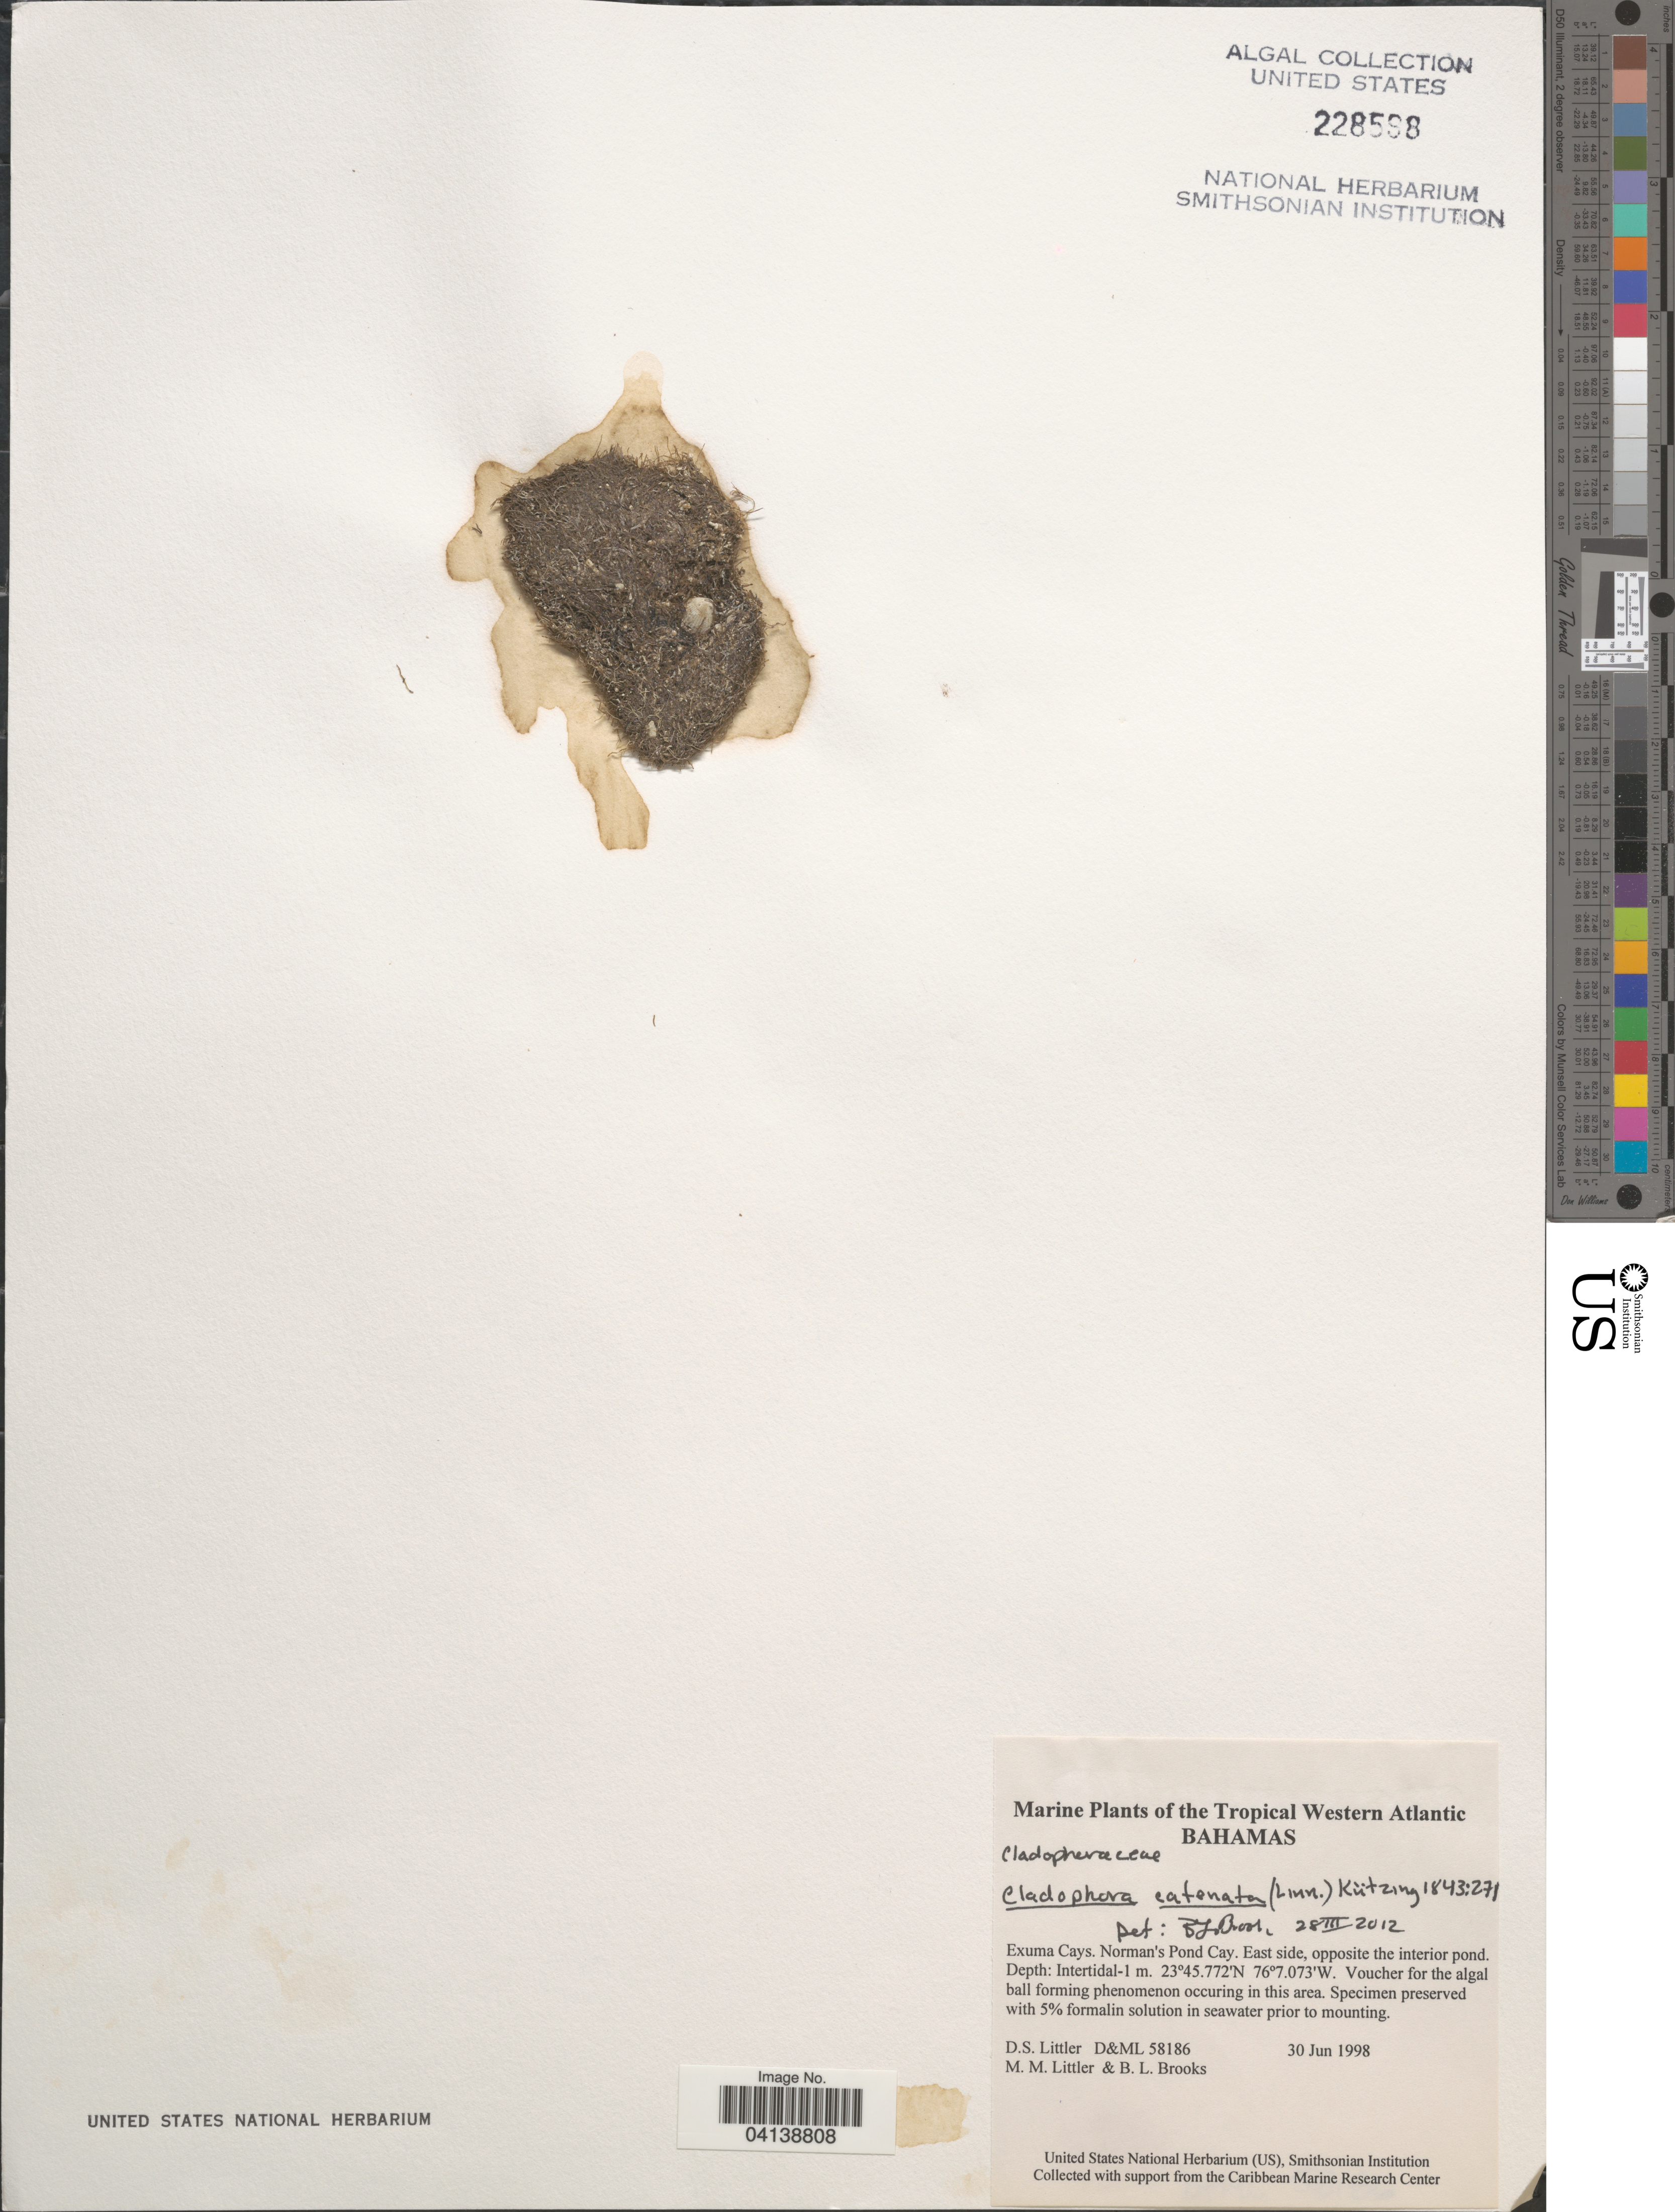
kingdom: Plantae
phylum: Chlorophyta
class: Ulvophyceae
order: Cladophorales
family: Cladophoraceae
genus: Cladophora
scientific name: Cladophora catenata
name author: (L.) Kütz.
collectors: D. S. Littler & B. Brooks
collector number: D&ML58186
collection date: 1998-06-30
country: Bahamas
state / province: Exuma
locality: The Tropical Western Atlantic. Exuma Cays. Norman's Pond Cay. East side, opposite the interior pond.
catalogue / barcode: US 228588